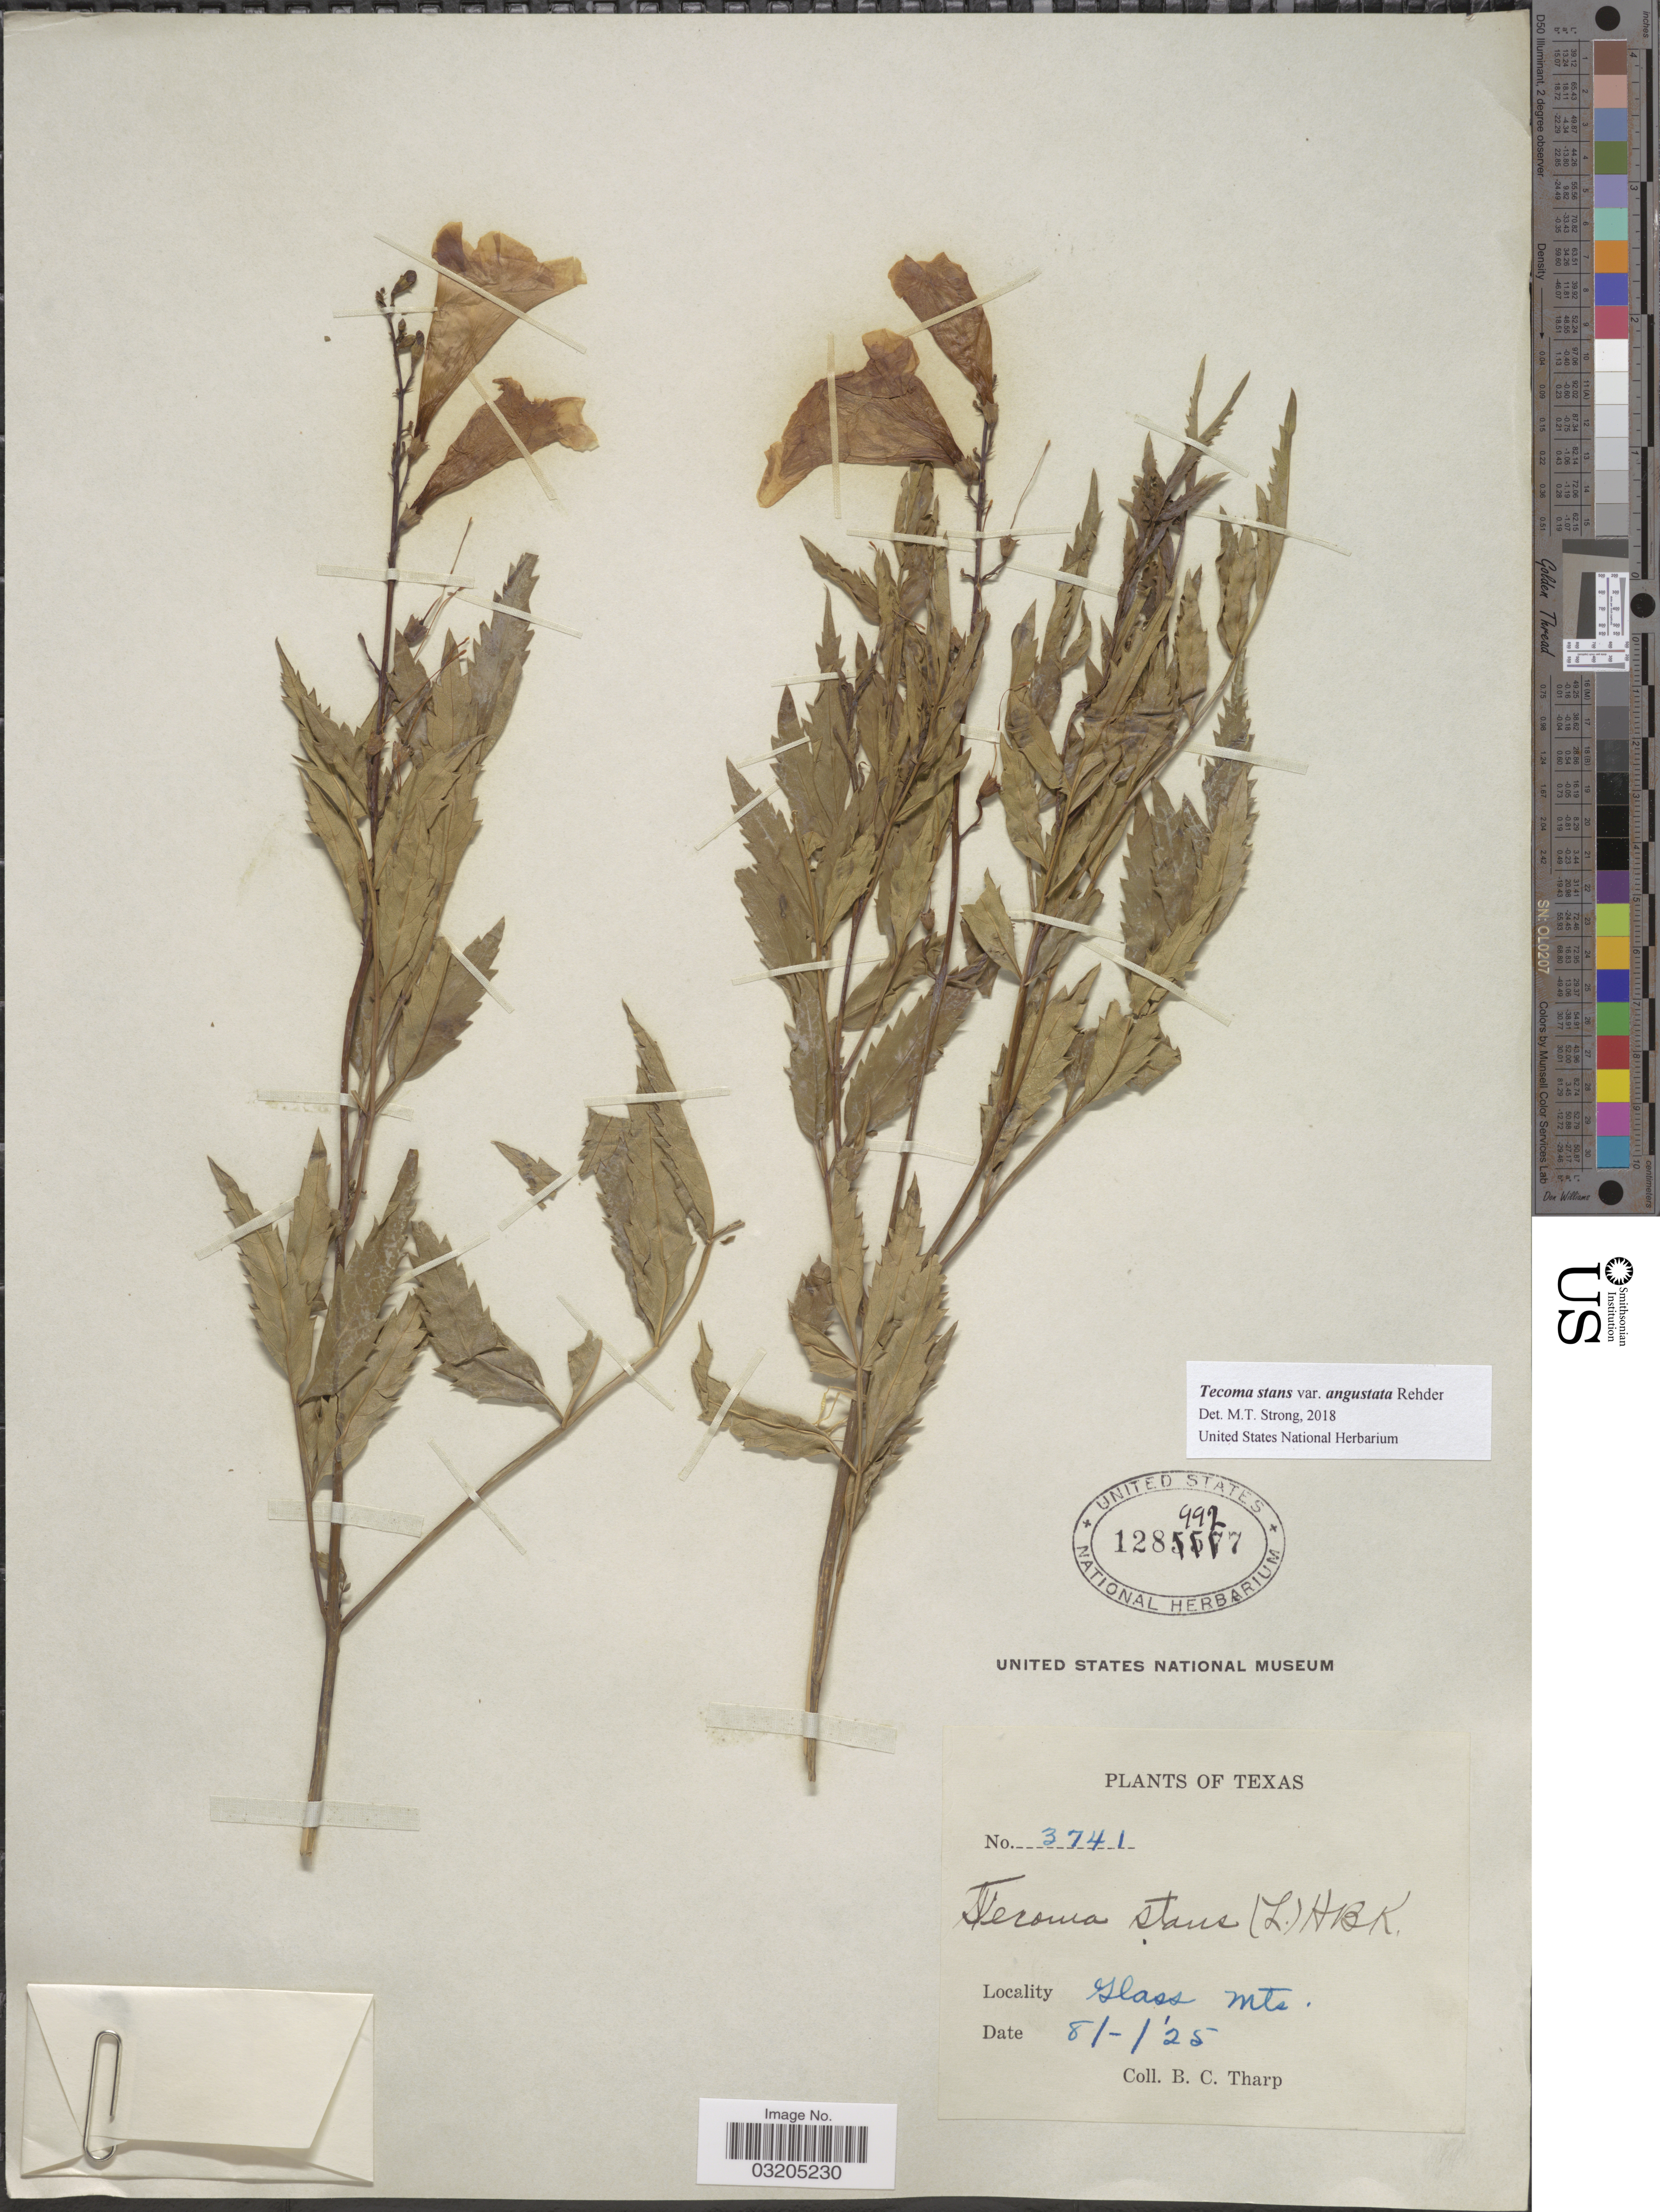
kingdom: Plantae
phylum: Tracheophyta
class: Magnoliopsida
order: Lamiales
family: Bignoniaceae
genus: Tecoma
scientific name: Tecoma stans var. angustata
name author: Rehder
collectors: B. C. Tharp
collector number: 3741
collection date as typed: Transcribed d/m/y: /8/25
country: United States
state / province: Texas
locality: Glass Mts.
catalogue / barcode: US 1289927